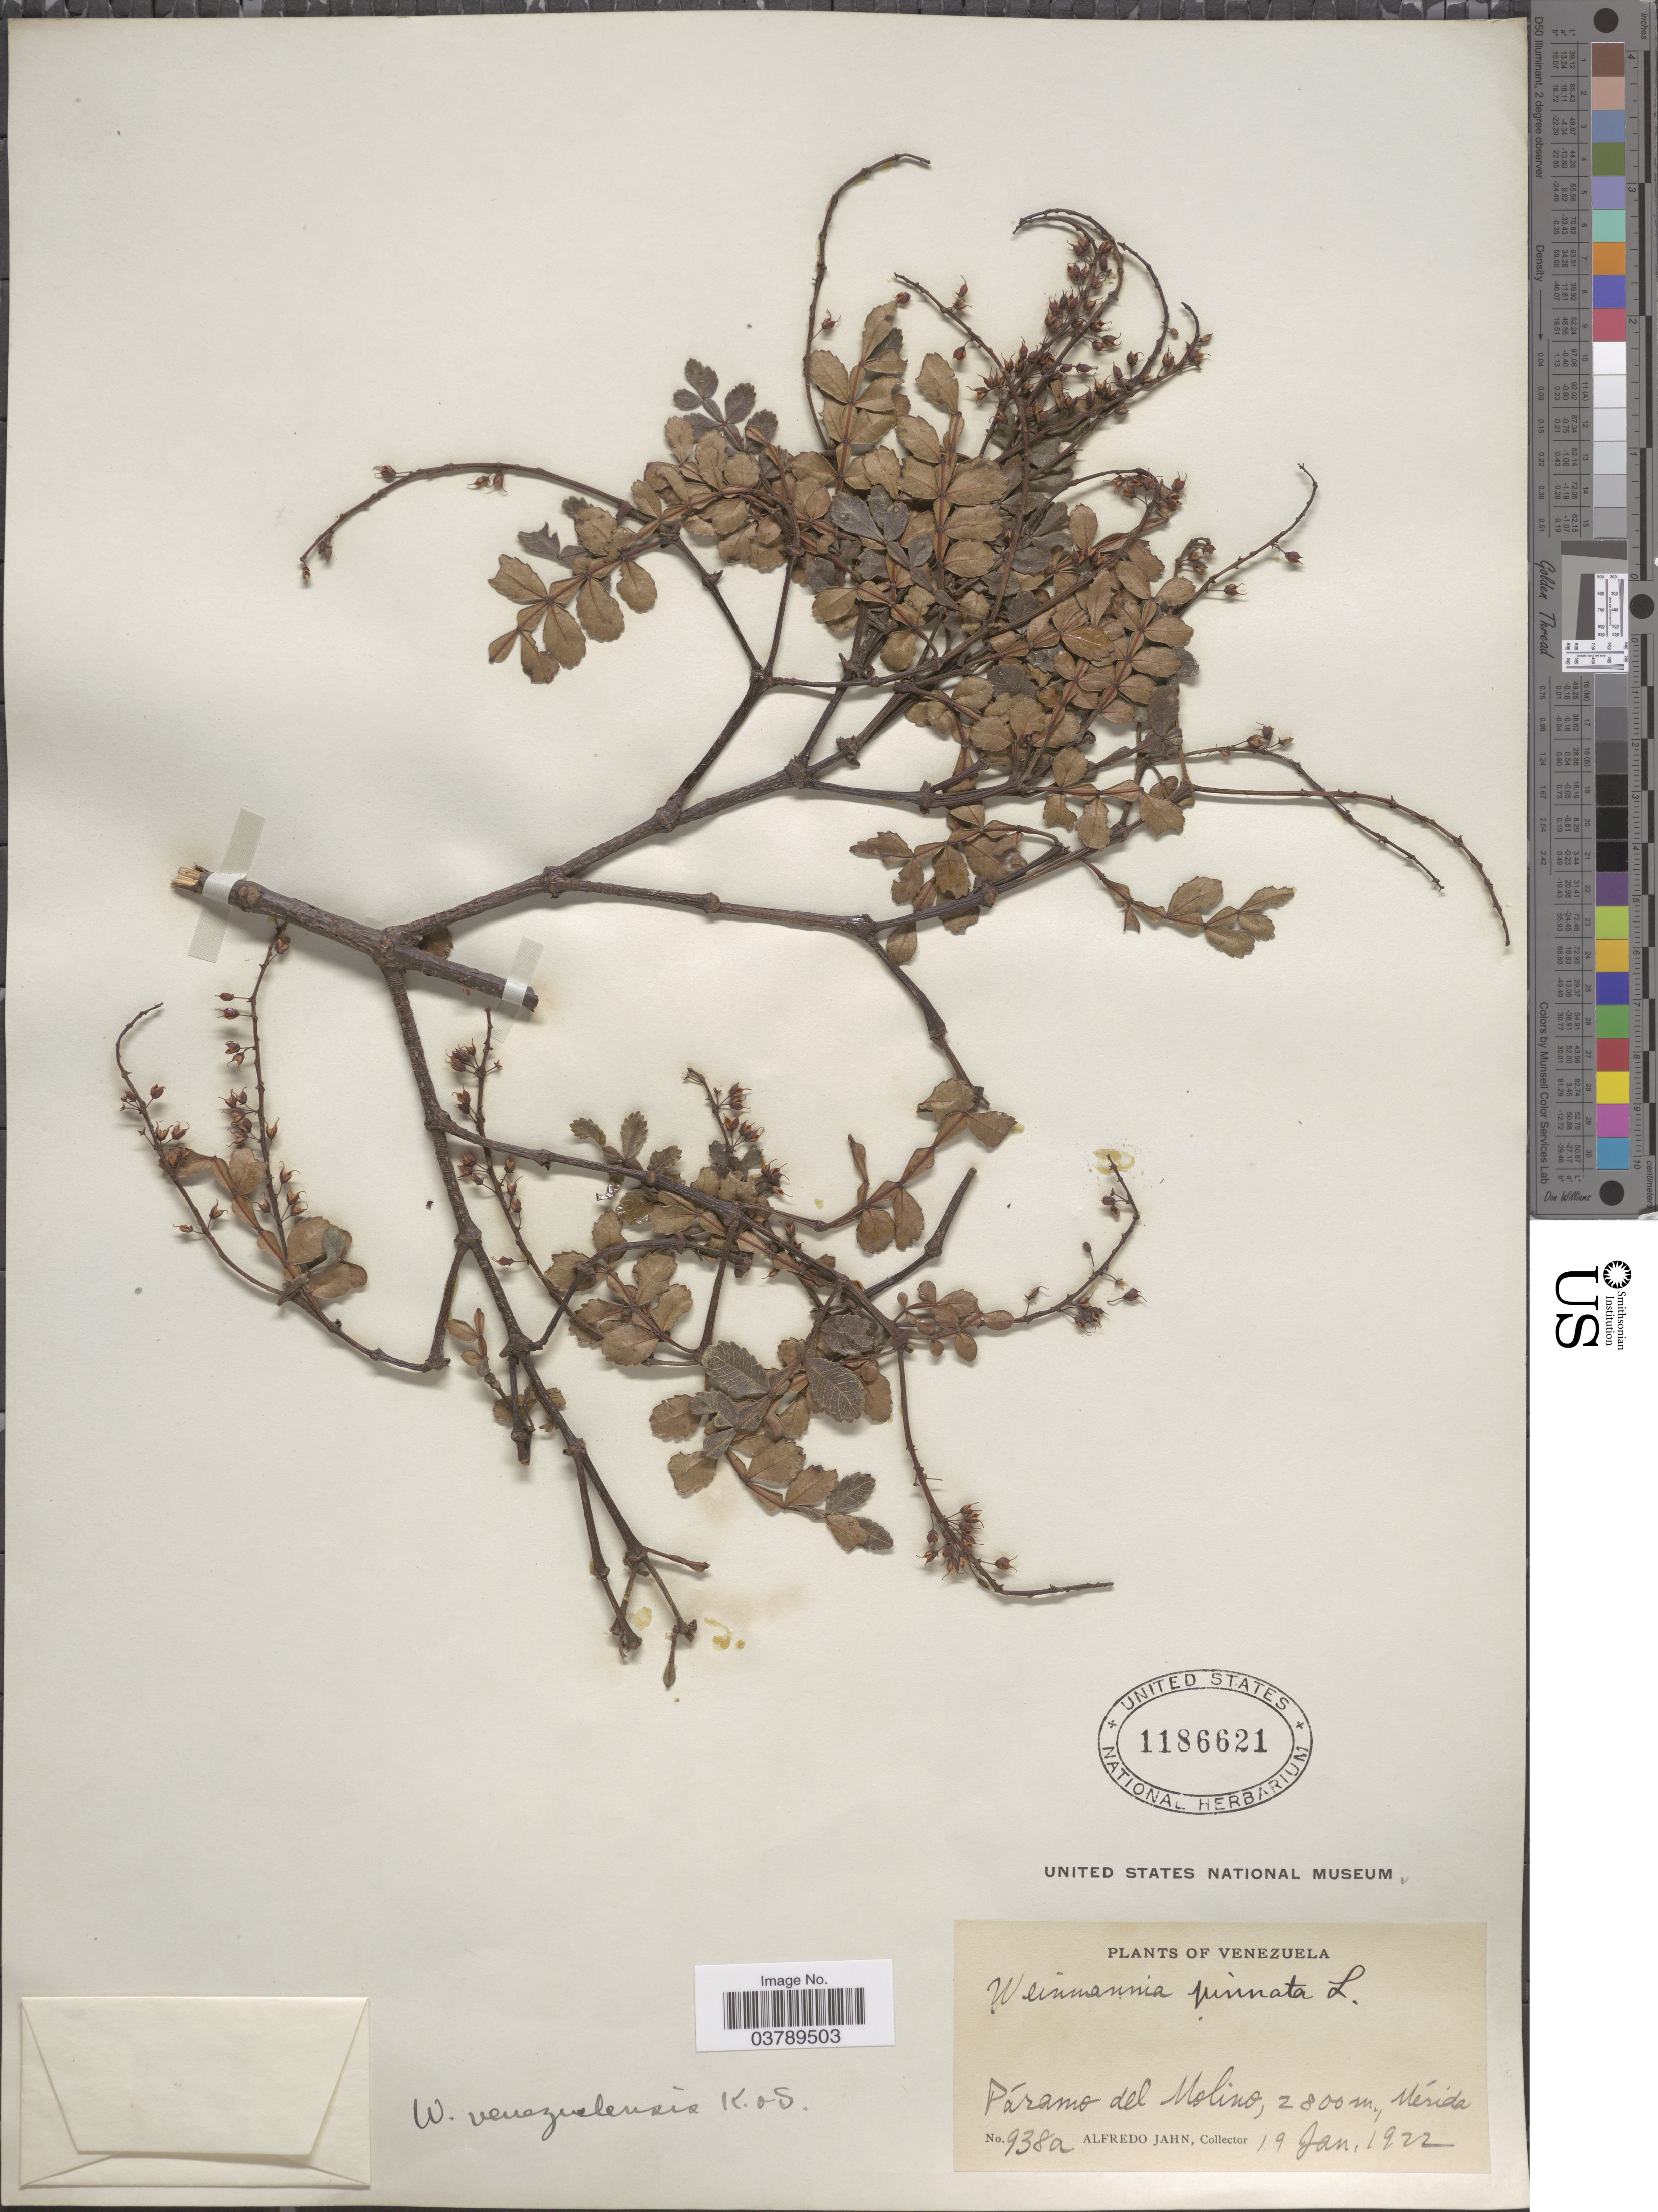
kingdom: Plantae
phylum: Tracheophyta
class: Magnoliopsida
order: Oxalidales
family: Cunoniaceae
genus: Weinmannia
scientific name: Weinmannia pinnata var. caripensis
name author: (Kunth) Cuatrec.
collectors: A. Jahn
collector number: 938a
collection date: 1922-01-19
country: Venezuela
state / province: Merida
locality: Páramo del Molino.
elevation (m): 2800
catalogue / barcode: US 1186621